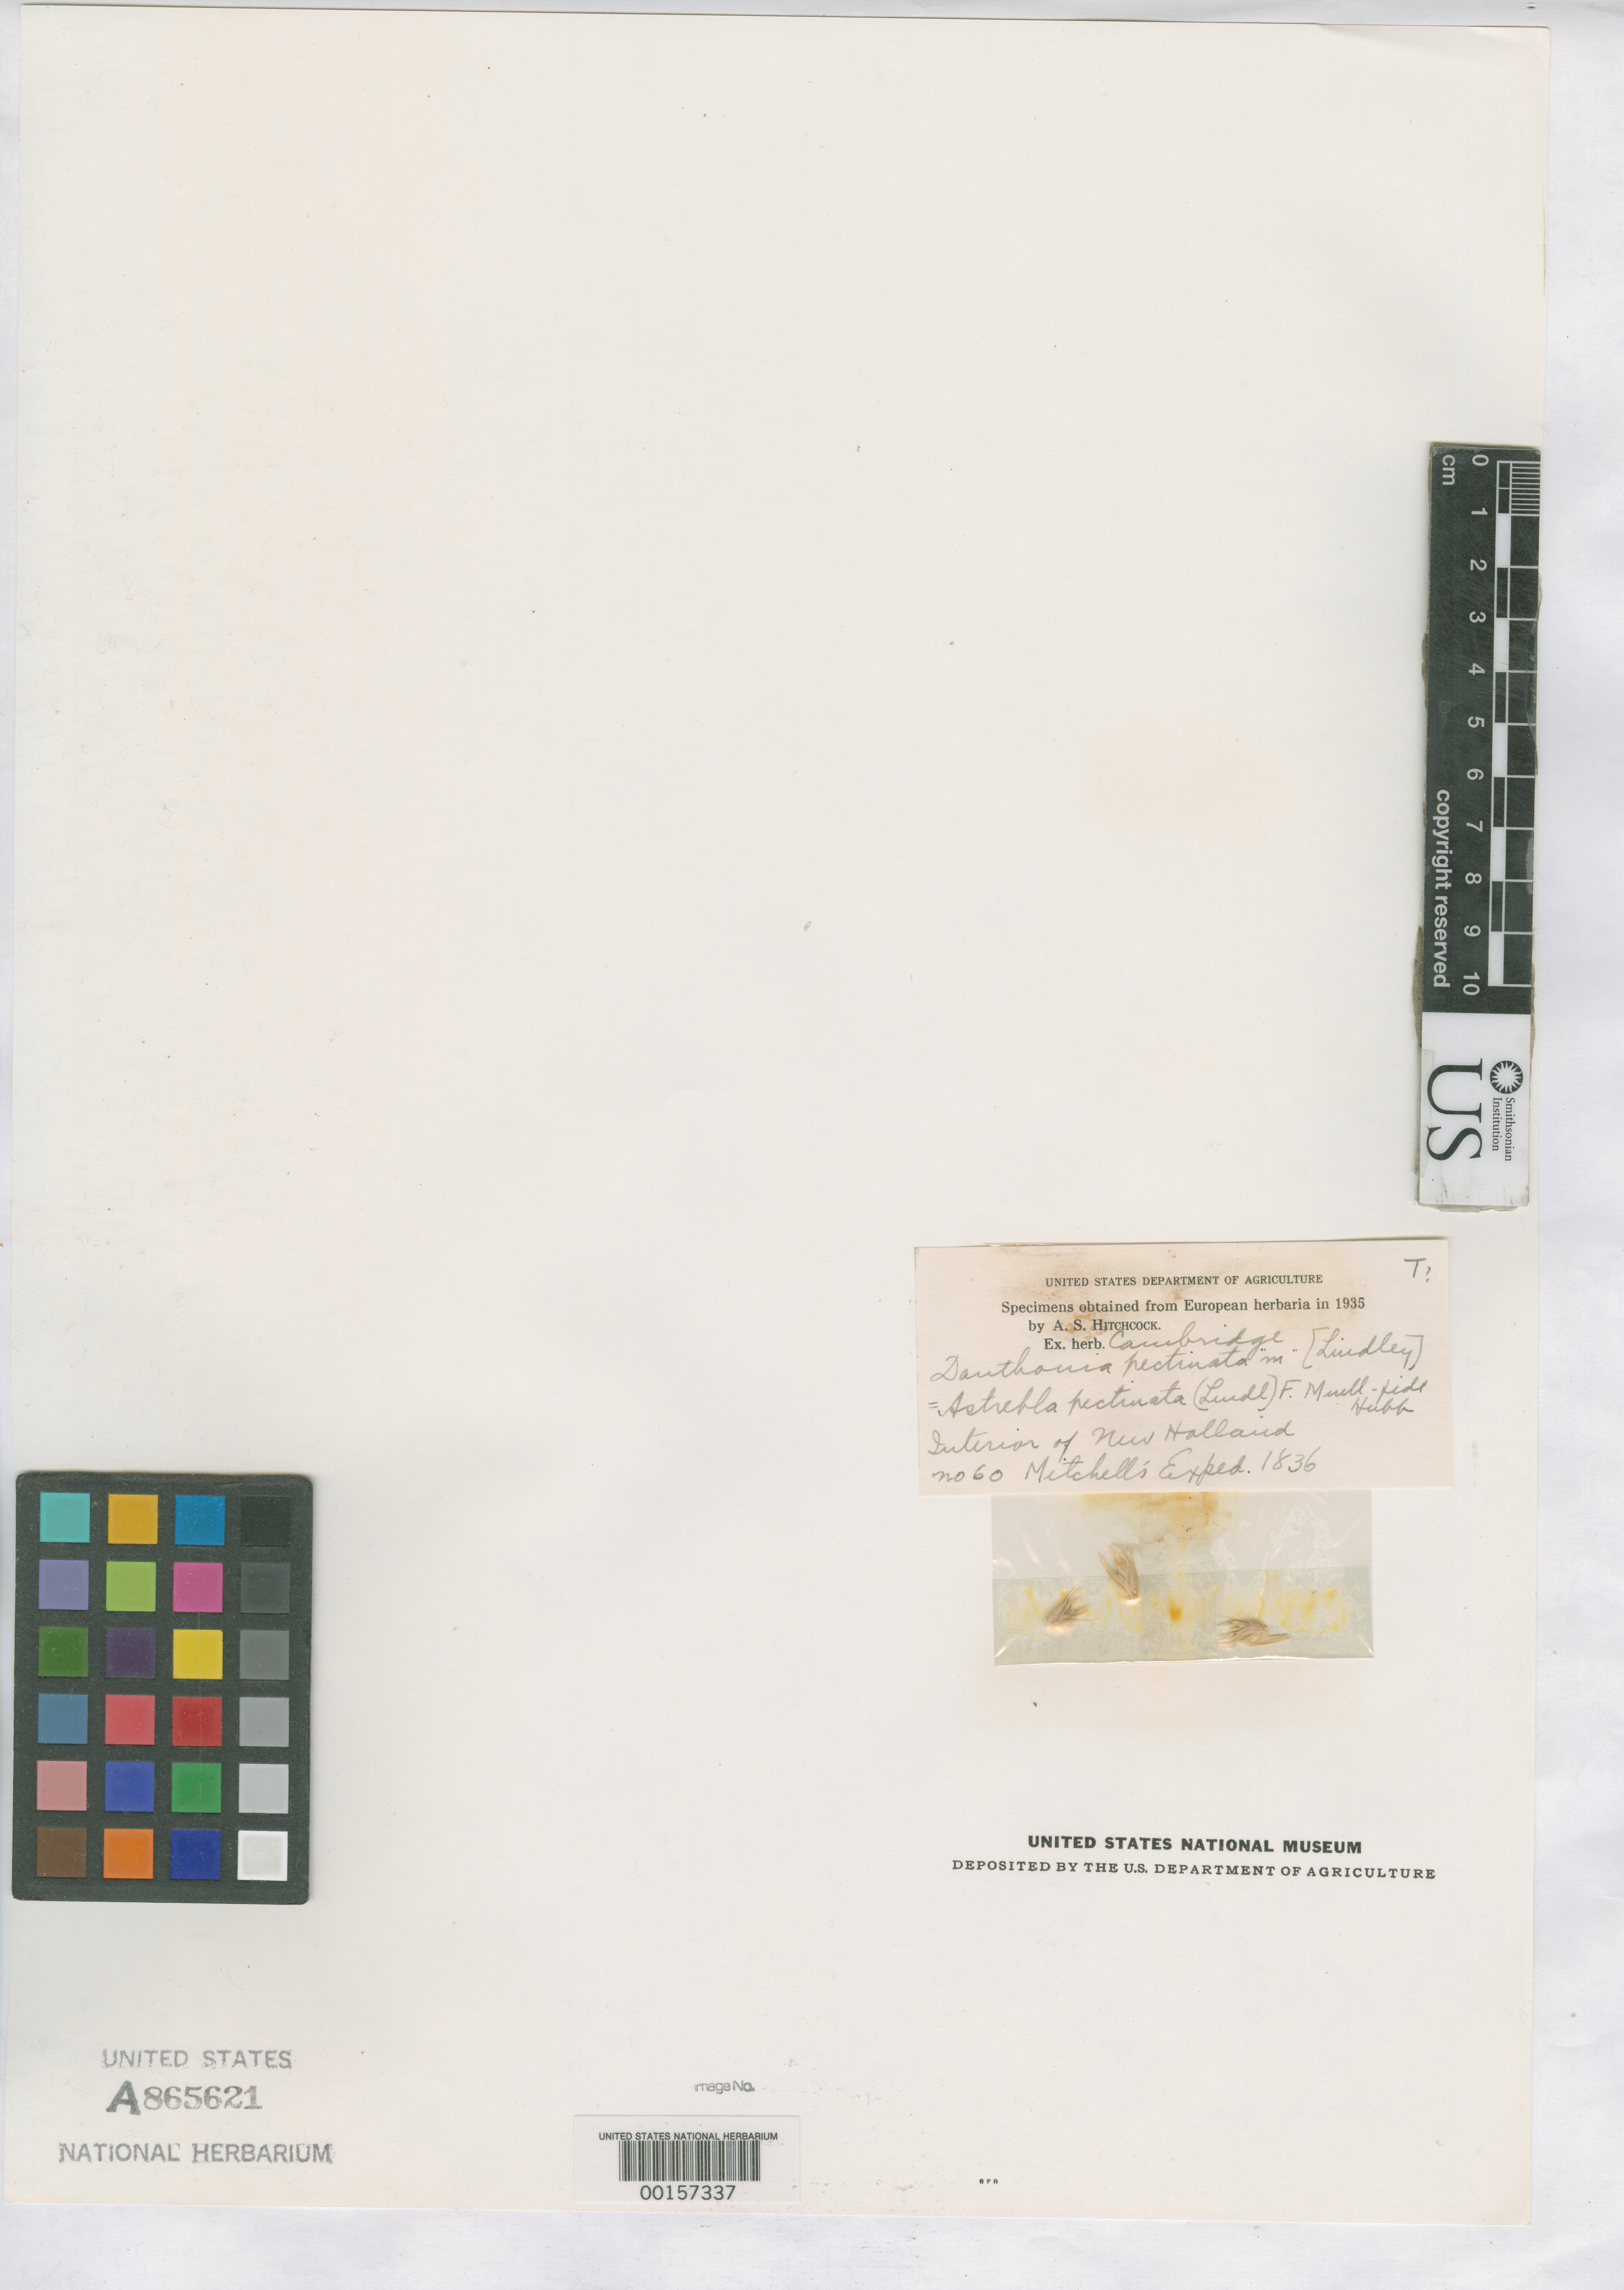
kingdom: Plantae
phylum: Tracheophyta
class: Liliopsida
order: Poales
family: Poaceae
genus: Danthonia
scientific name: Danthonia pectinata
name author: Lindl. in T. Mitch.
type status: Type Fragment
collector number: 60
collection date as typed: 1836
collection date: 1836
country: Australia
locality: Near Mount Granard.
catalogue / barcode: US 865621A